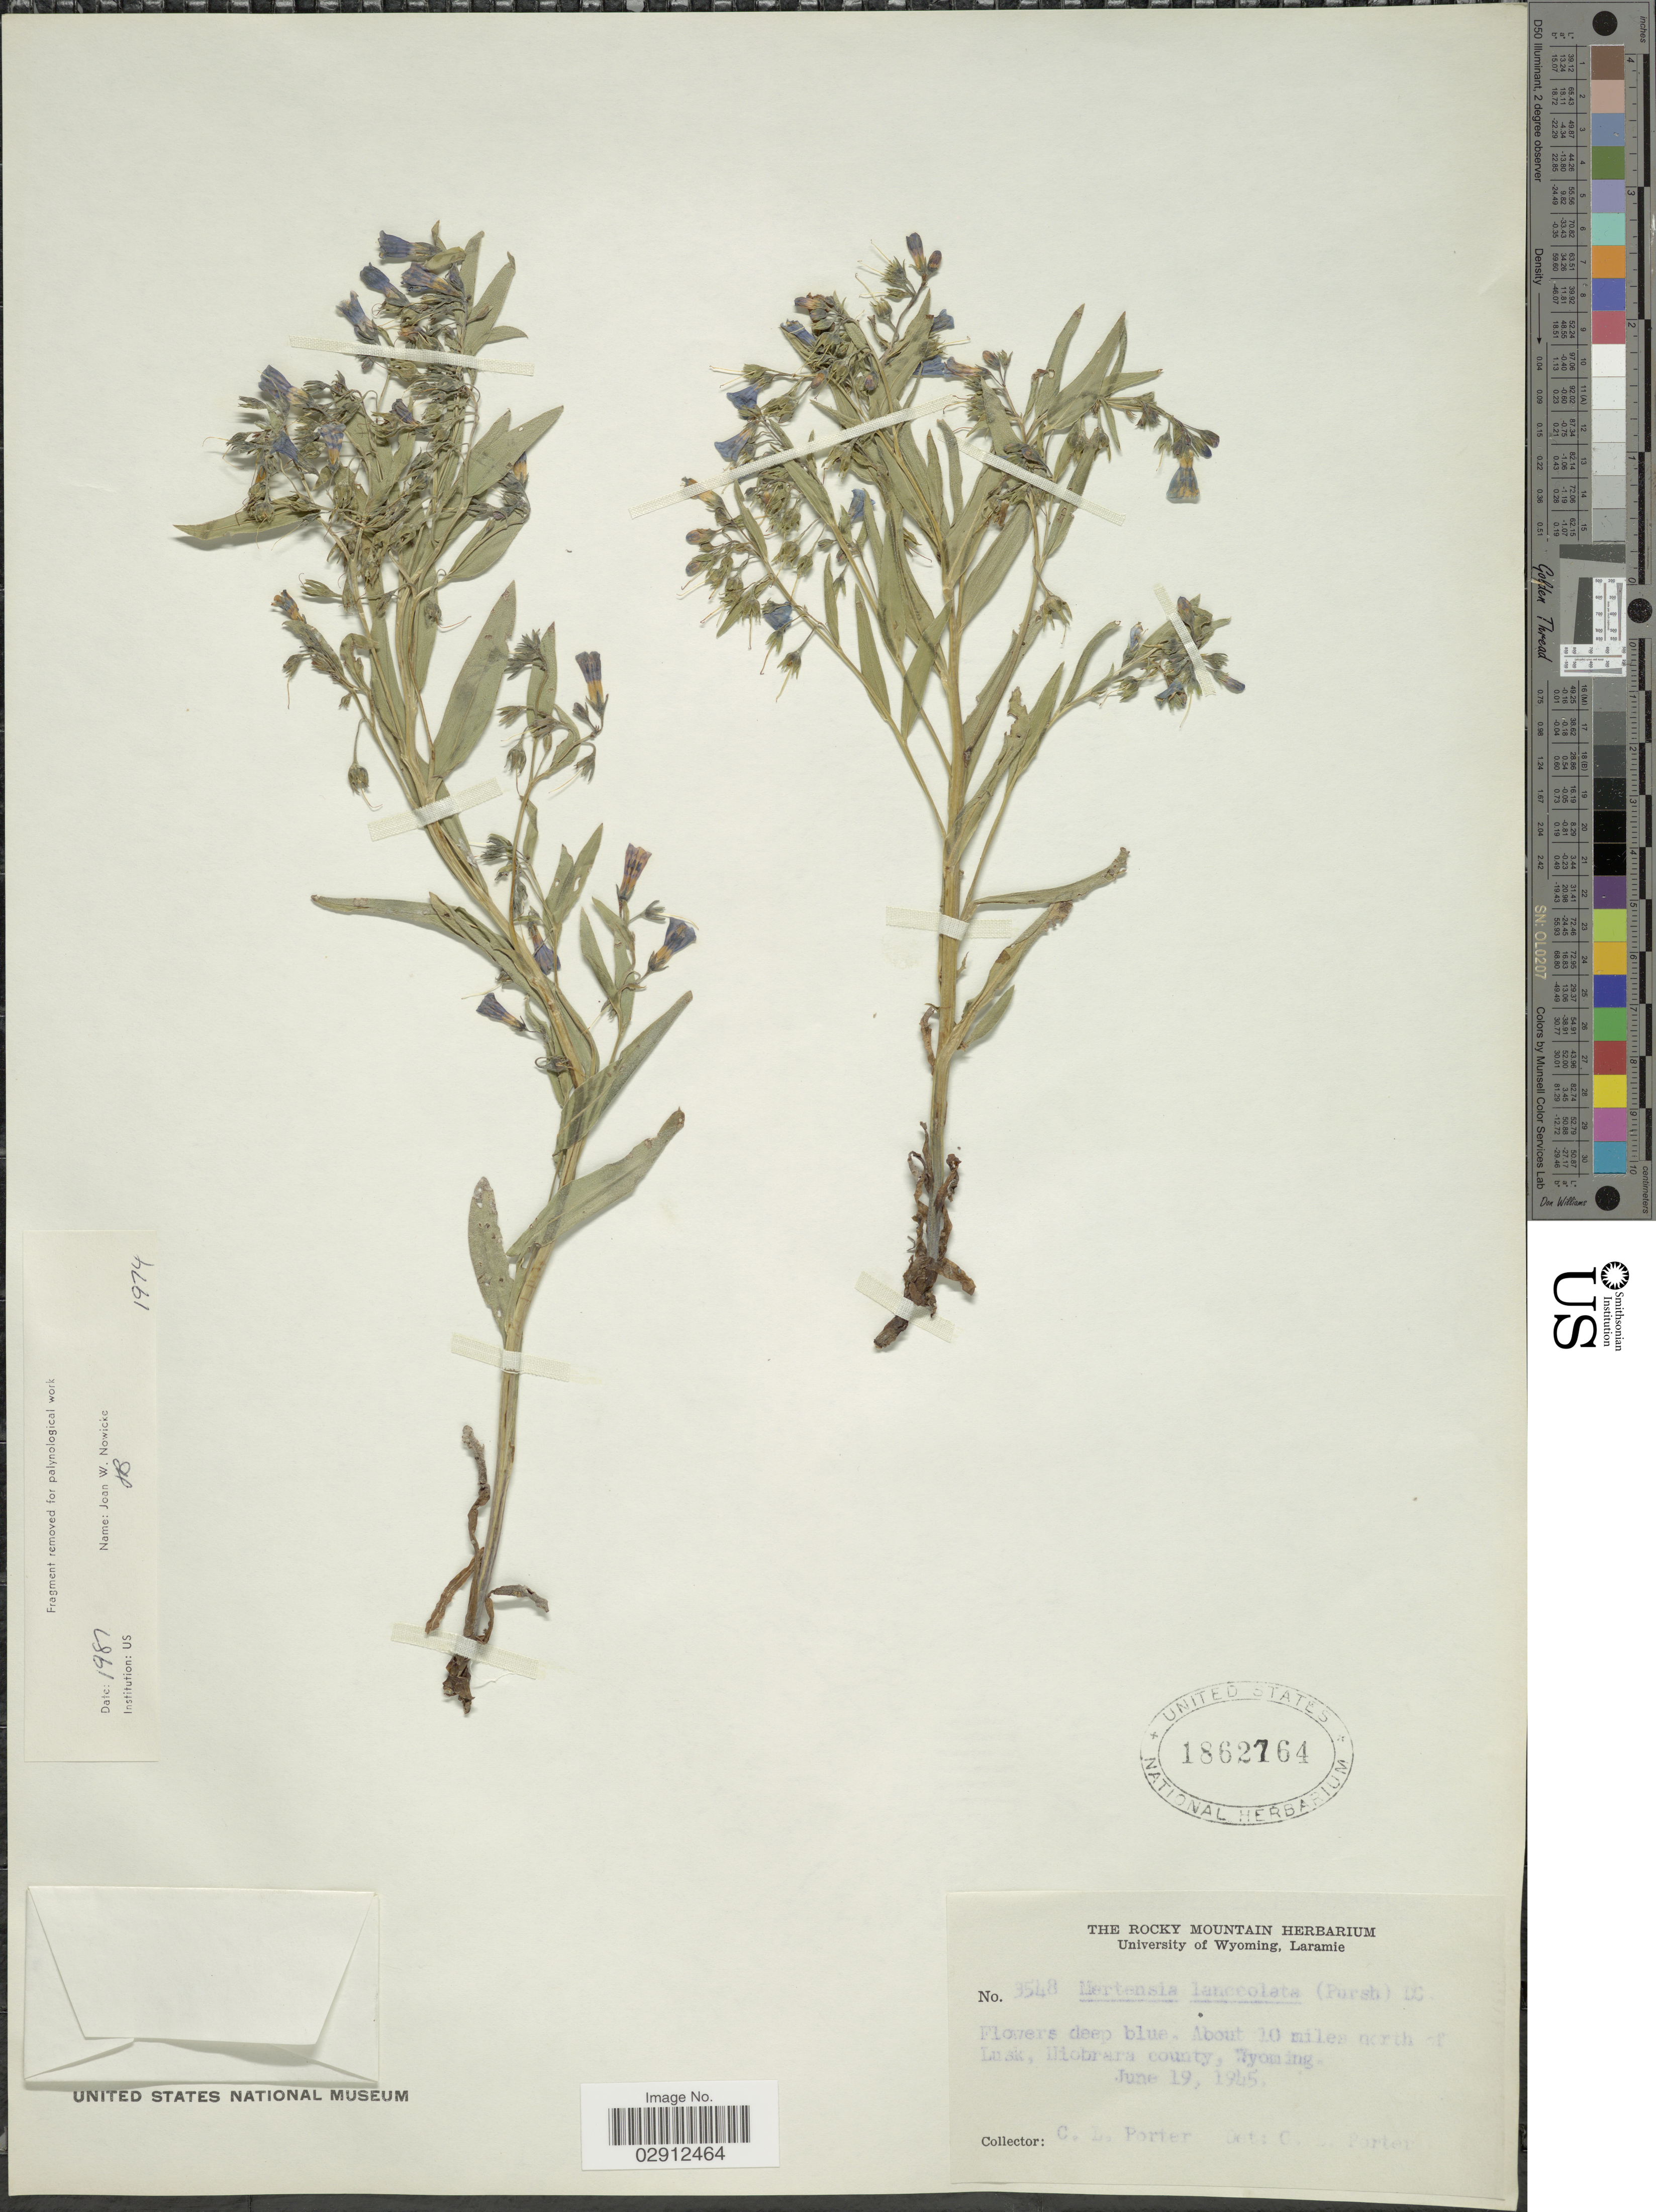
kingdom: Plantae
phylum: Tracheophyta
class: Magnoliopsida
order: Boraginales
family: Boraginaceae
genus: Mertensia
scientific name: Mertensia lanceolata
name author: (Pursh) DC. ex A. DC.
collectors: C. L. Porter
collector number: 3548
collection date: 1945-06-19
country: United States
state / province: Wyoming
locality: About 10 miles north of Lusk, Niobrara County, Wyoming.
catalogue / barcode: US 1862764